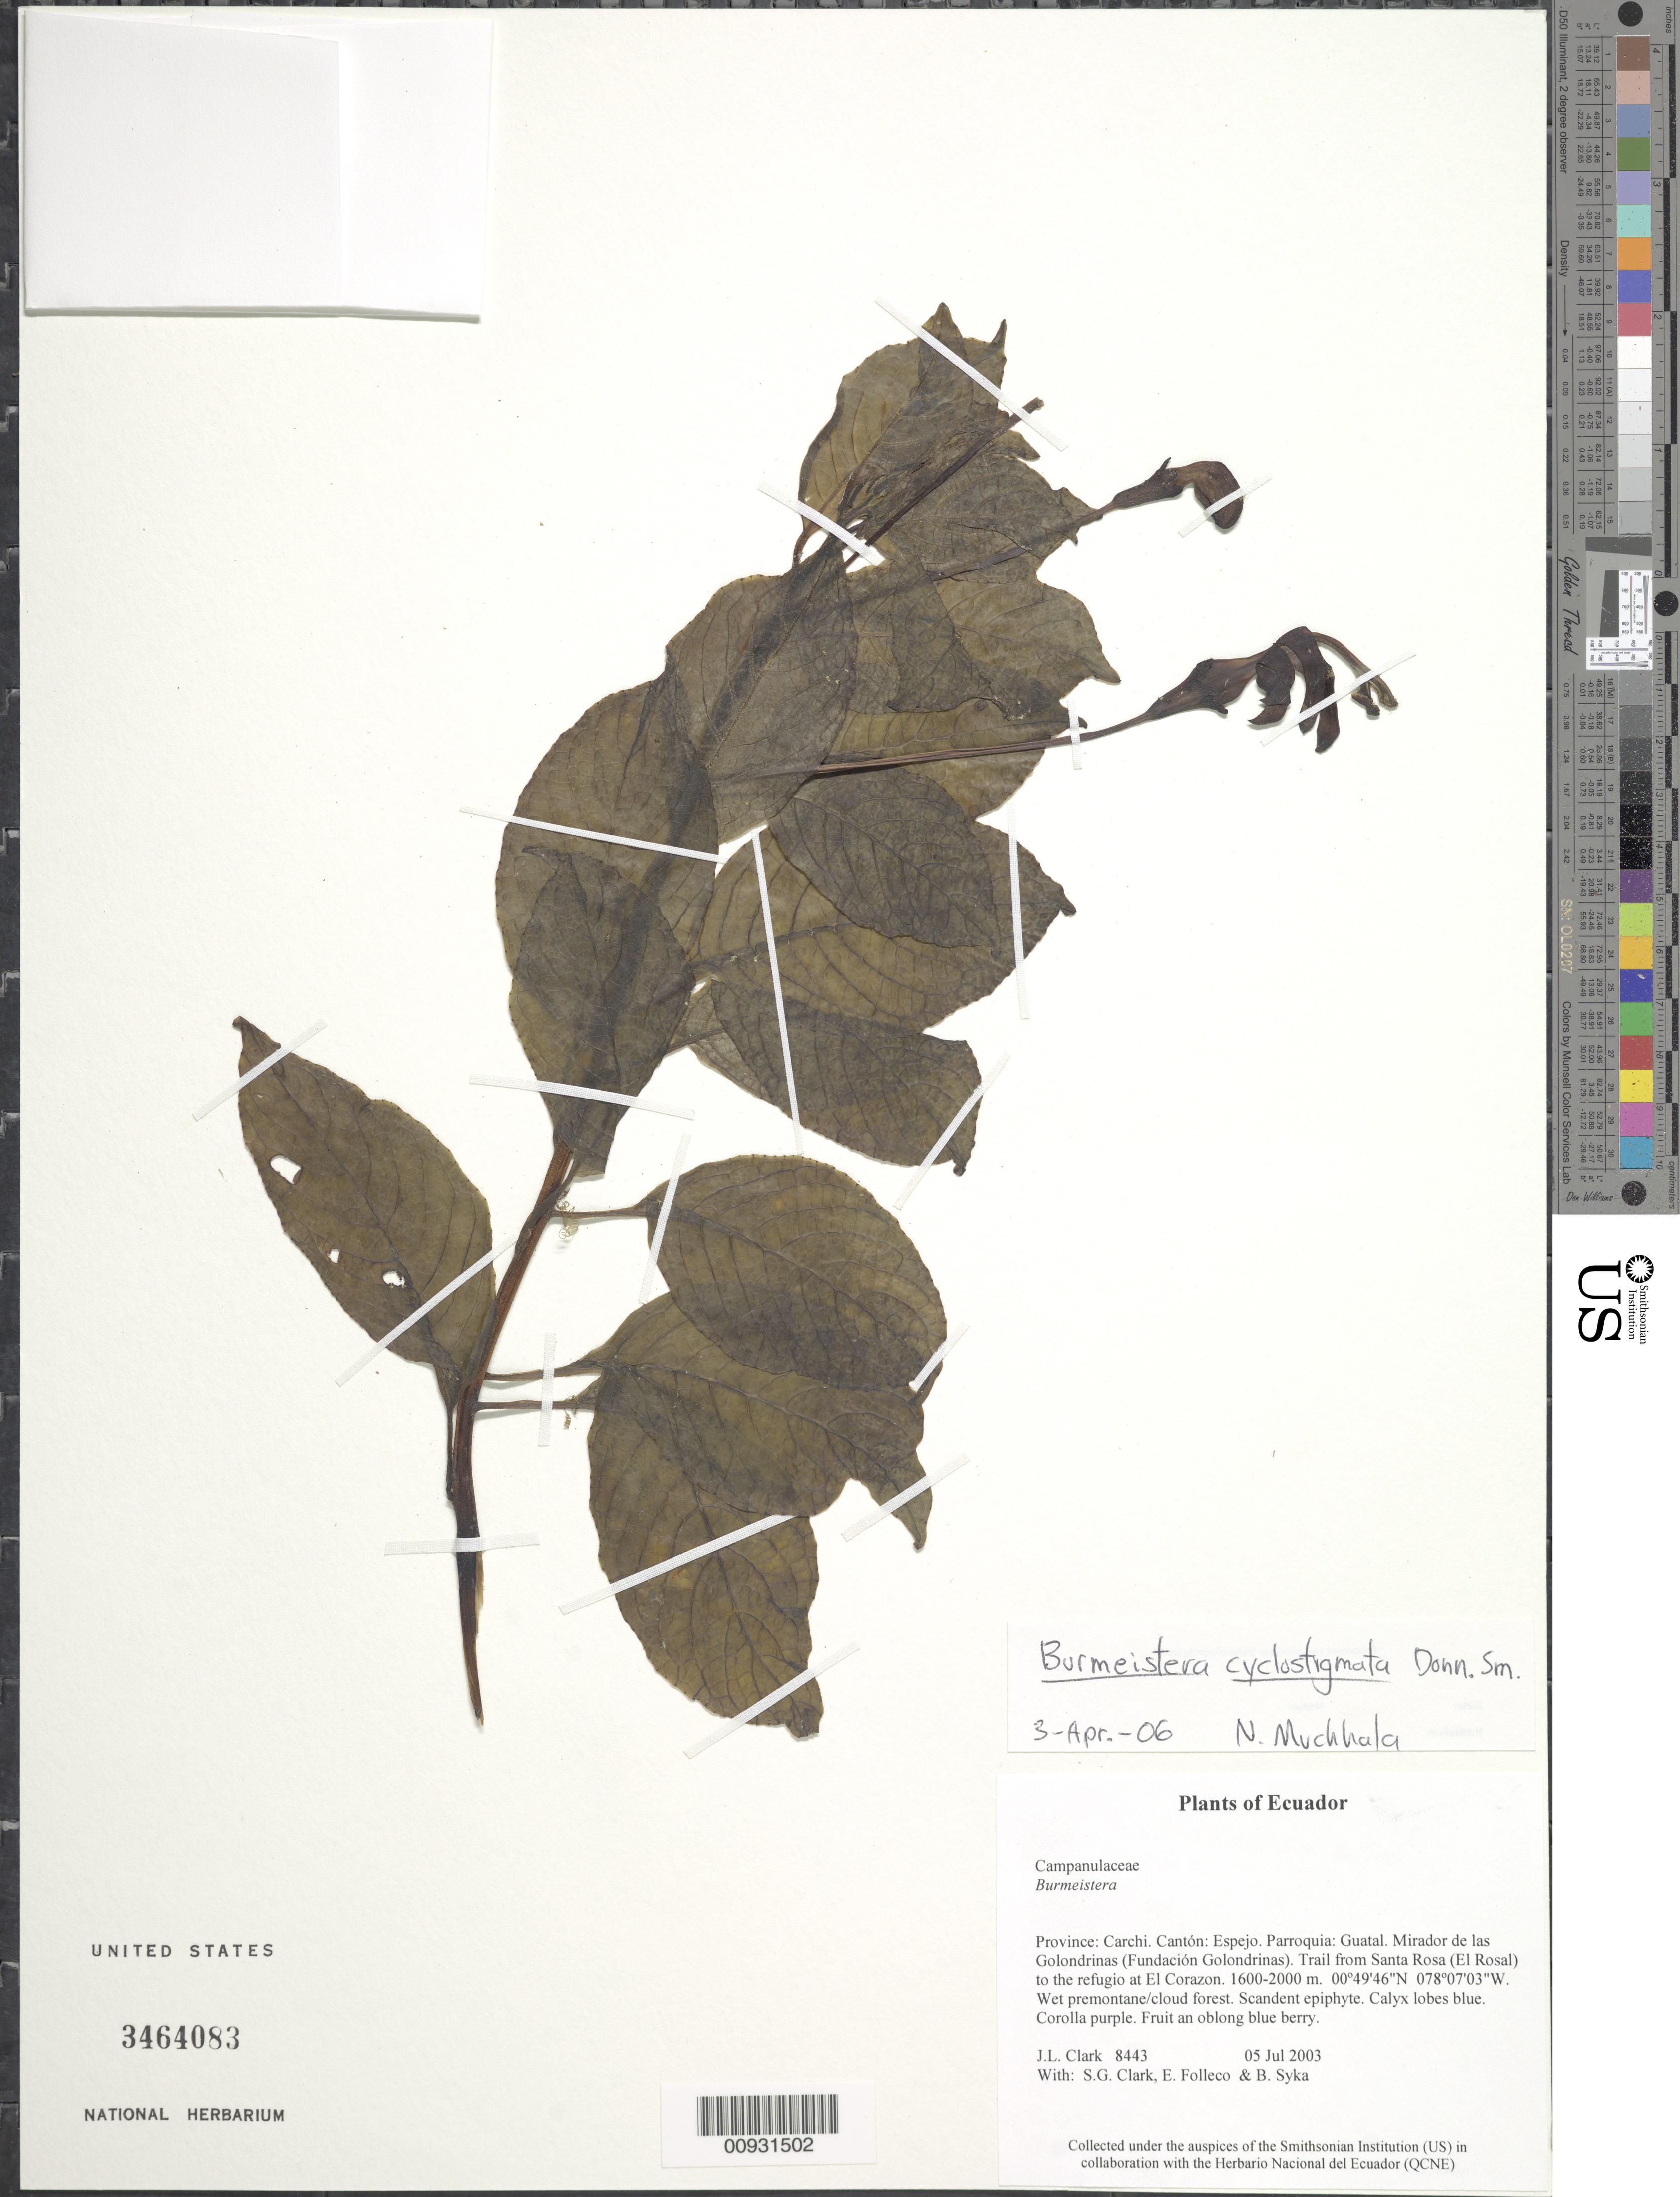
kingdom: Plantae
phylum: Tracheophyta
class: Magnoliopsida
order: Asterales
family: Campanulaceae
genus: Burmeistera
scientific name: Burmeistera cyclostigmata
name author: Donn. Sm.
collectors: J. L. Clark, S. G. Clark, E. Folleco & B. Syka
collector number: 08443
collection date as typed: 05 Jul 2003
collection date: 2003-07-05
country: Ecuador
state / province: Carchi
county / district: Espejo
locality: Parroquia: Guatal. Mirador de las Golondrinas (Fundación Golondrinas). Trail from Santa Rosa (El Rosal) to the refugio at El Corazon.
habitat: Wet premontane/cloud forest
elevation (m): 1600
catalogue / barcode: US 3464083